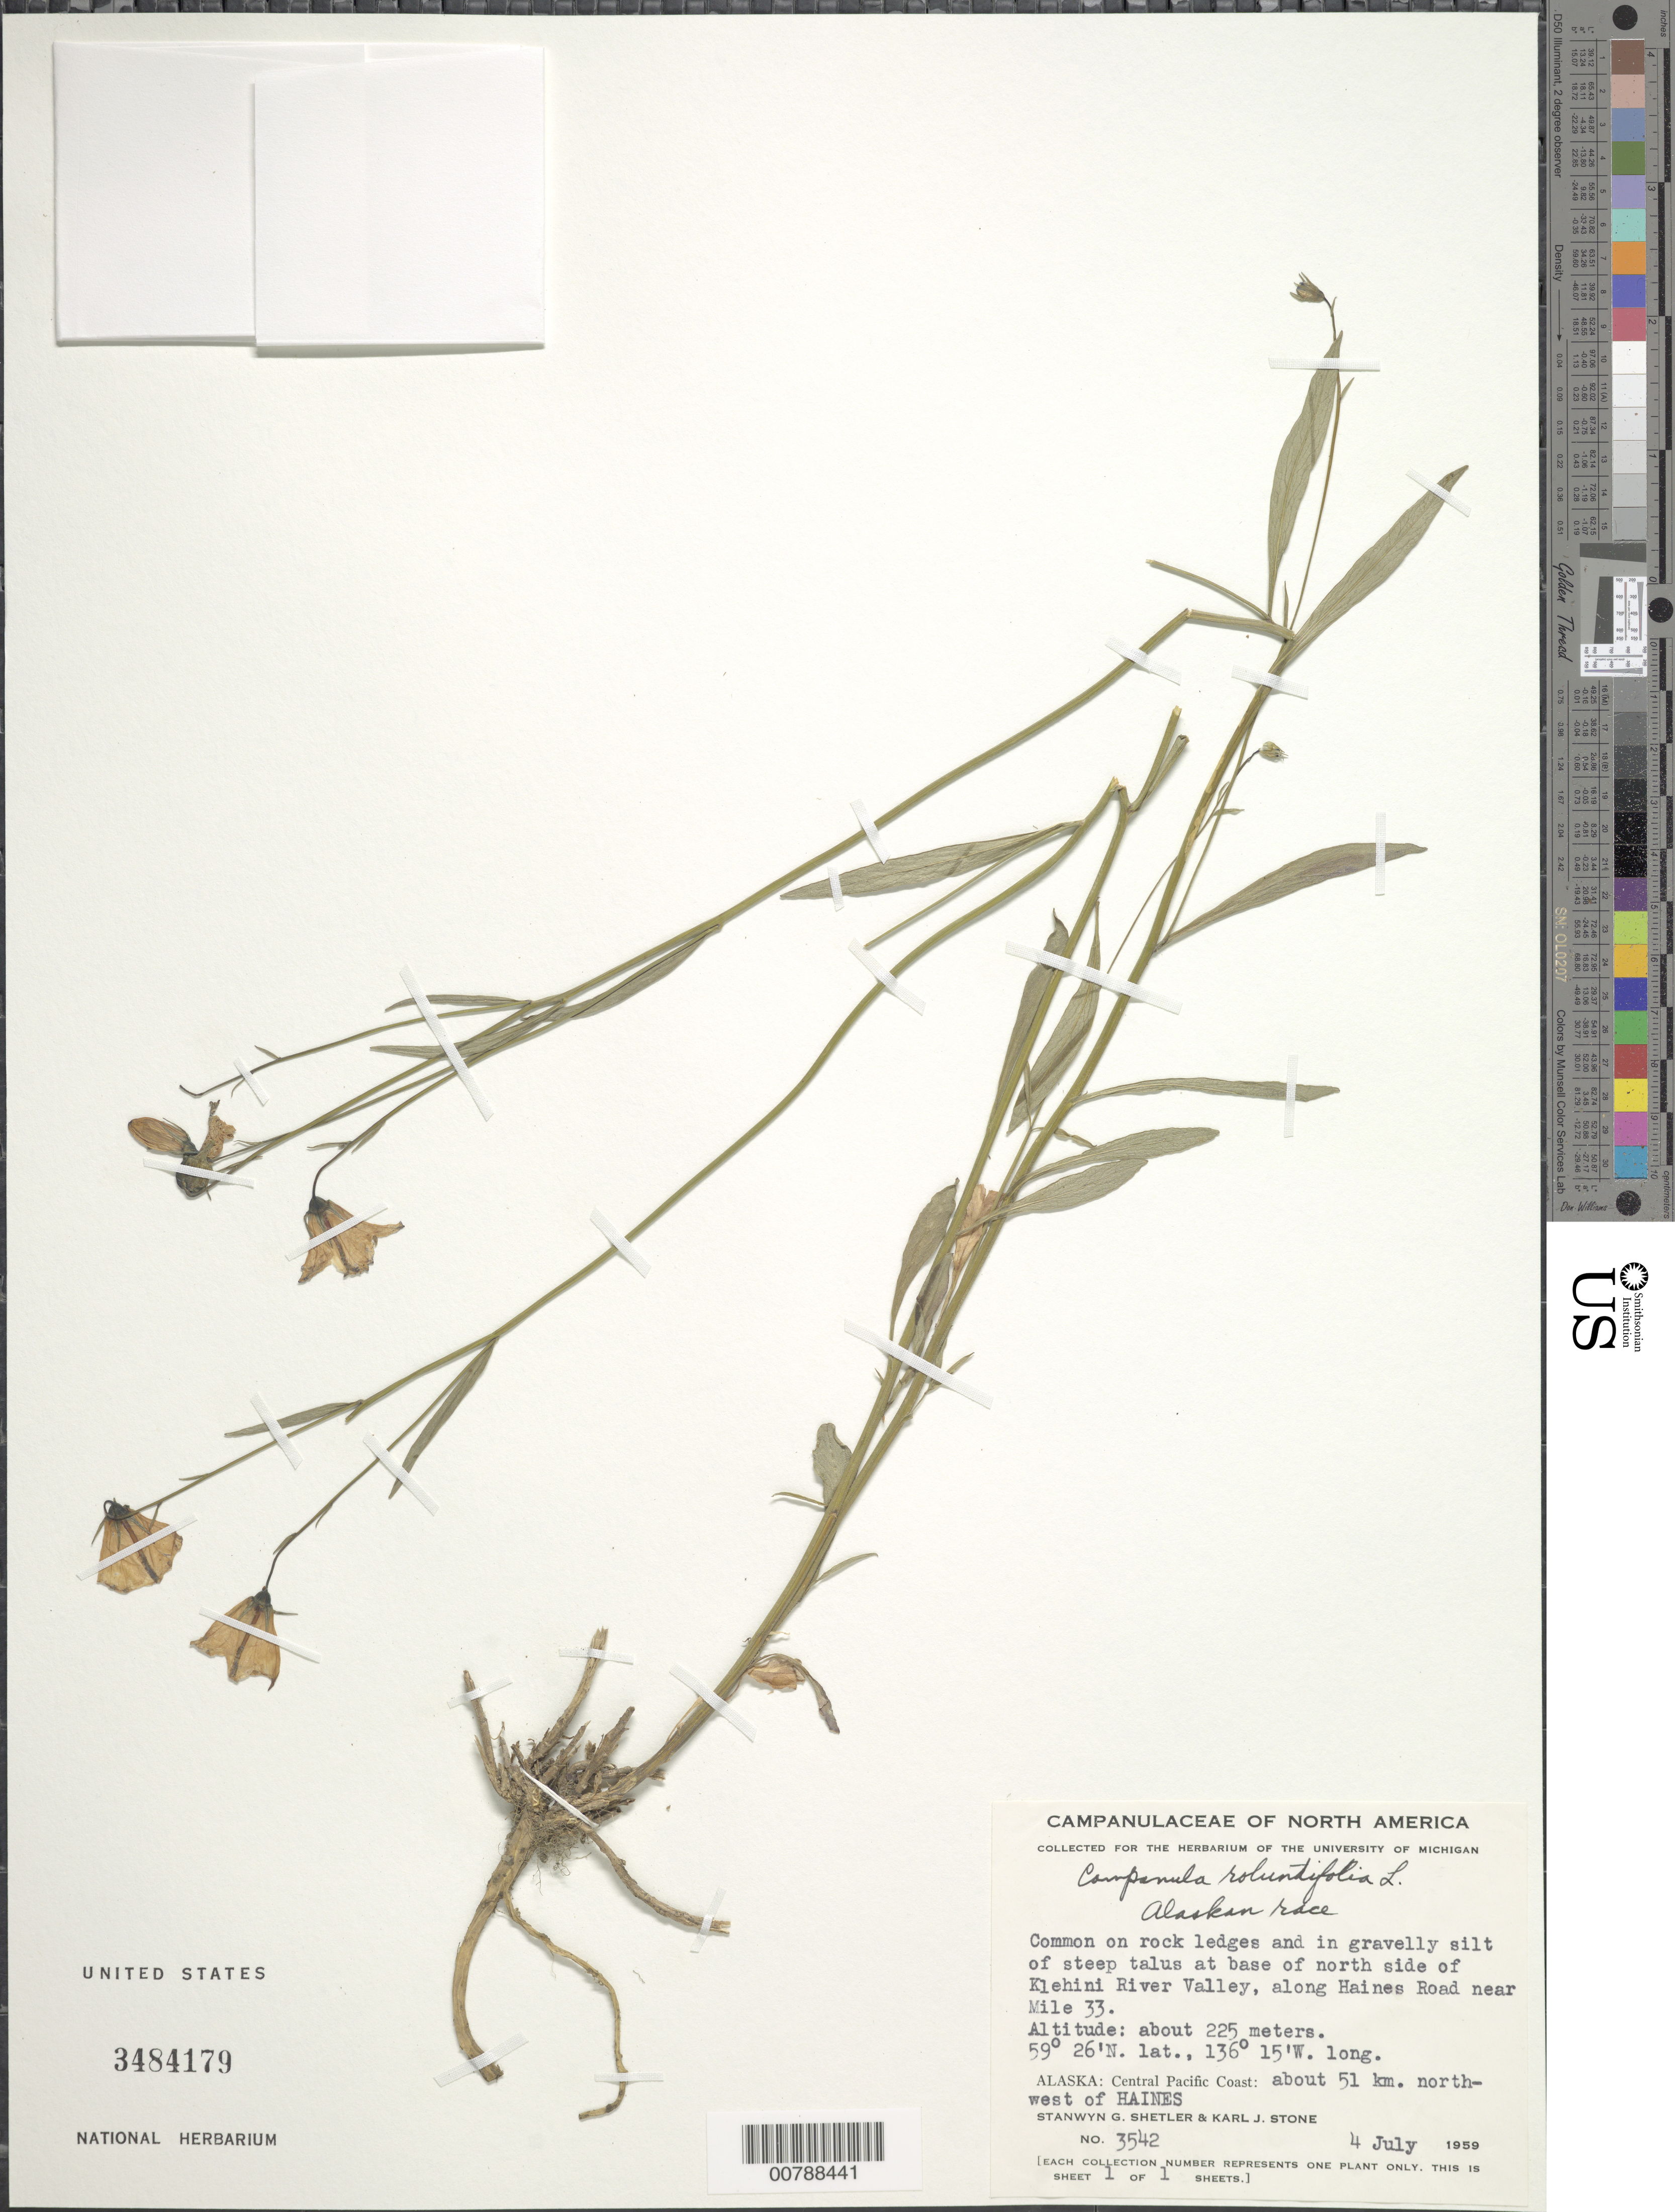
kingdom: Plantae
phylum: Tracheophyta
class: Magnoliopsida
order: Asterales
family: Campanulaceae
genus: Campanula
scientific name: Campanula rotundifolia L. Alaskan race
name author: L.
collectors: S. Shetler & K. J. Stone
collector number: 3542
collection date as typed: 4 July 1959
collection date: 1959-07-04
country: United States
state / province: Alaska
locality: North side of Klehini River Valley, along Haines Road near Mile 33. About 51 km northwest of Haines. Central Pacific Coast.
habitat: Common on rock ledges and in gravelly silt of steep talus.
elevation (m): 225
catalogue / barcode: US 3484179